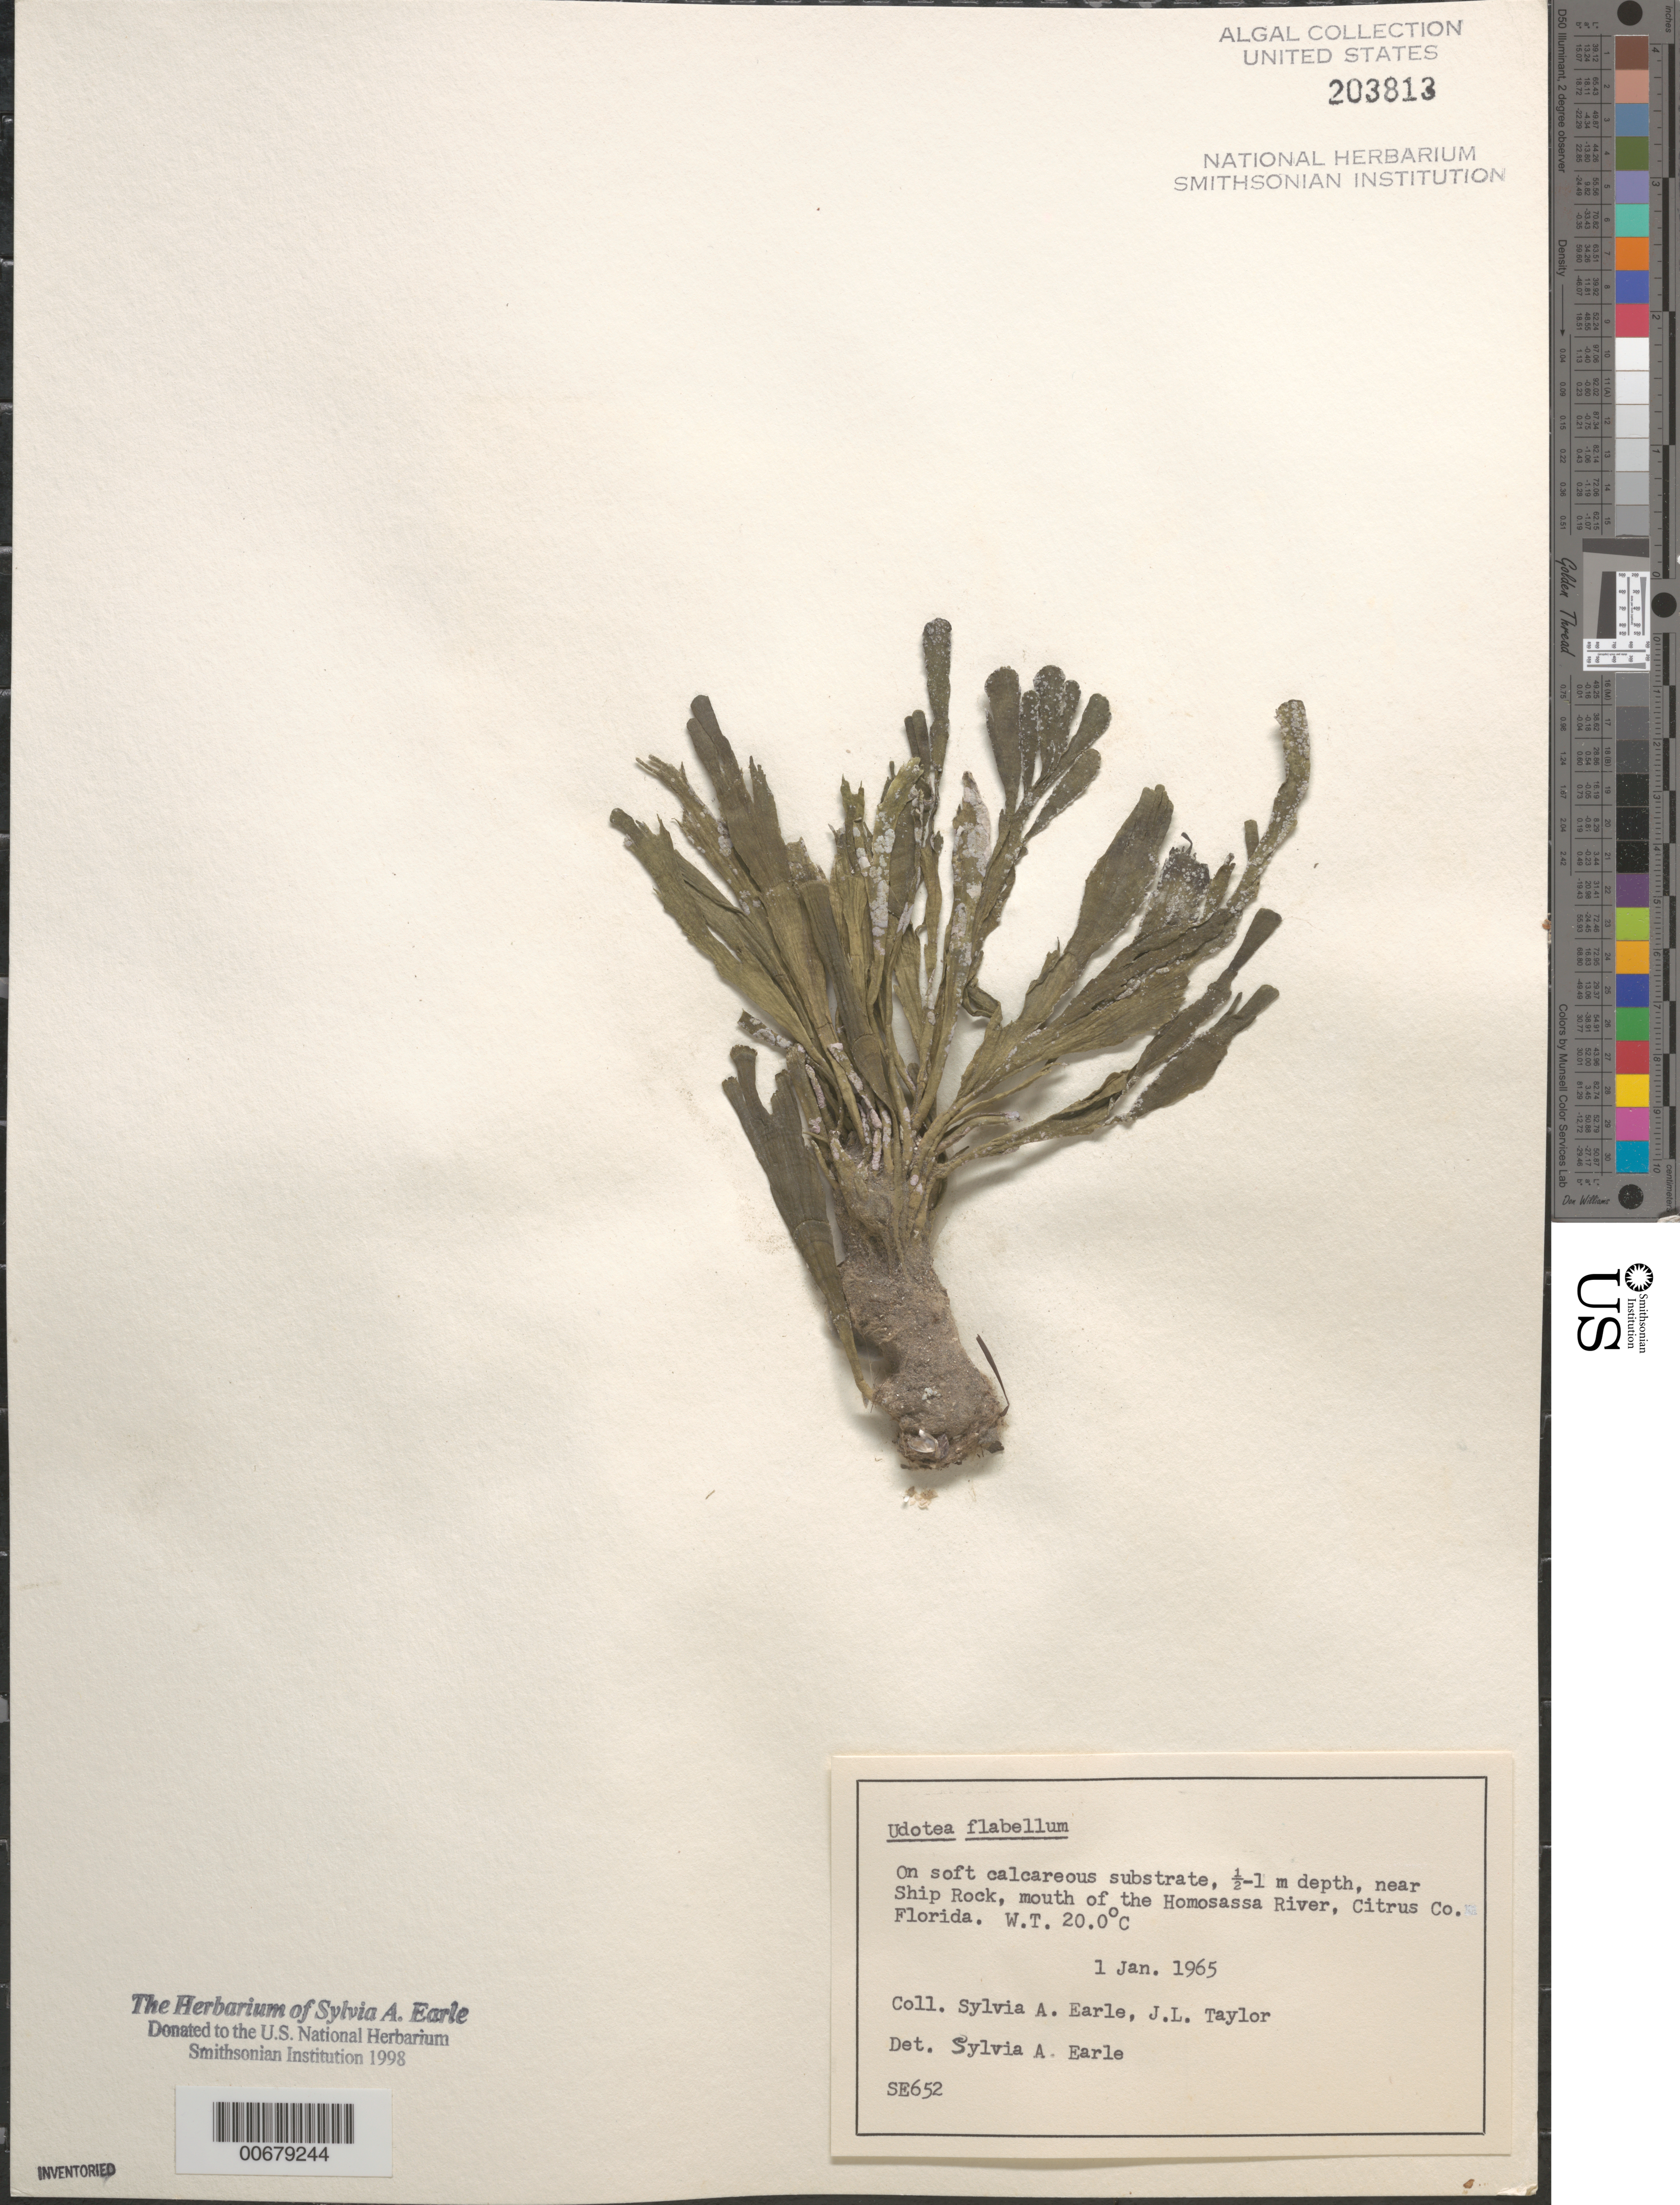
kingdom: Plantae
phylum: Chlorophyta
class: Ulvophyceae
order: Bryopsidales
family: Udoteaceae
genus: Udotea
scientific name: Udotea flabellum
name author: (J. Ellis & Sol.) M. Howe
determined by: Earle, S. A.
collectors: S. A. Earle & J. L. Taylor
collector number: SE 652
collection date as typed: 01 Jan 1965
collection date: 1965-01-01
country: United States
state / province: Florida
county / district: Citrus County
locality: Homosassa River mouth near Ship Rock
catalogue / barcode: US 203813